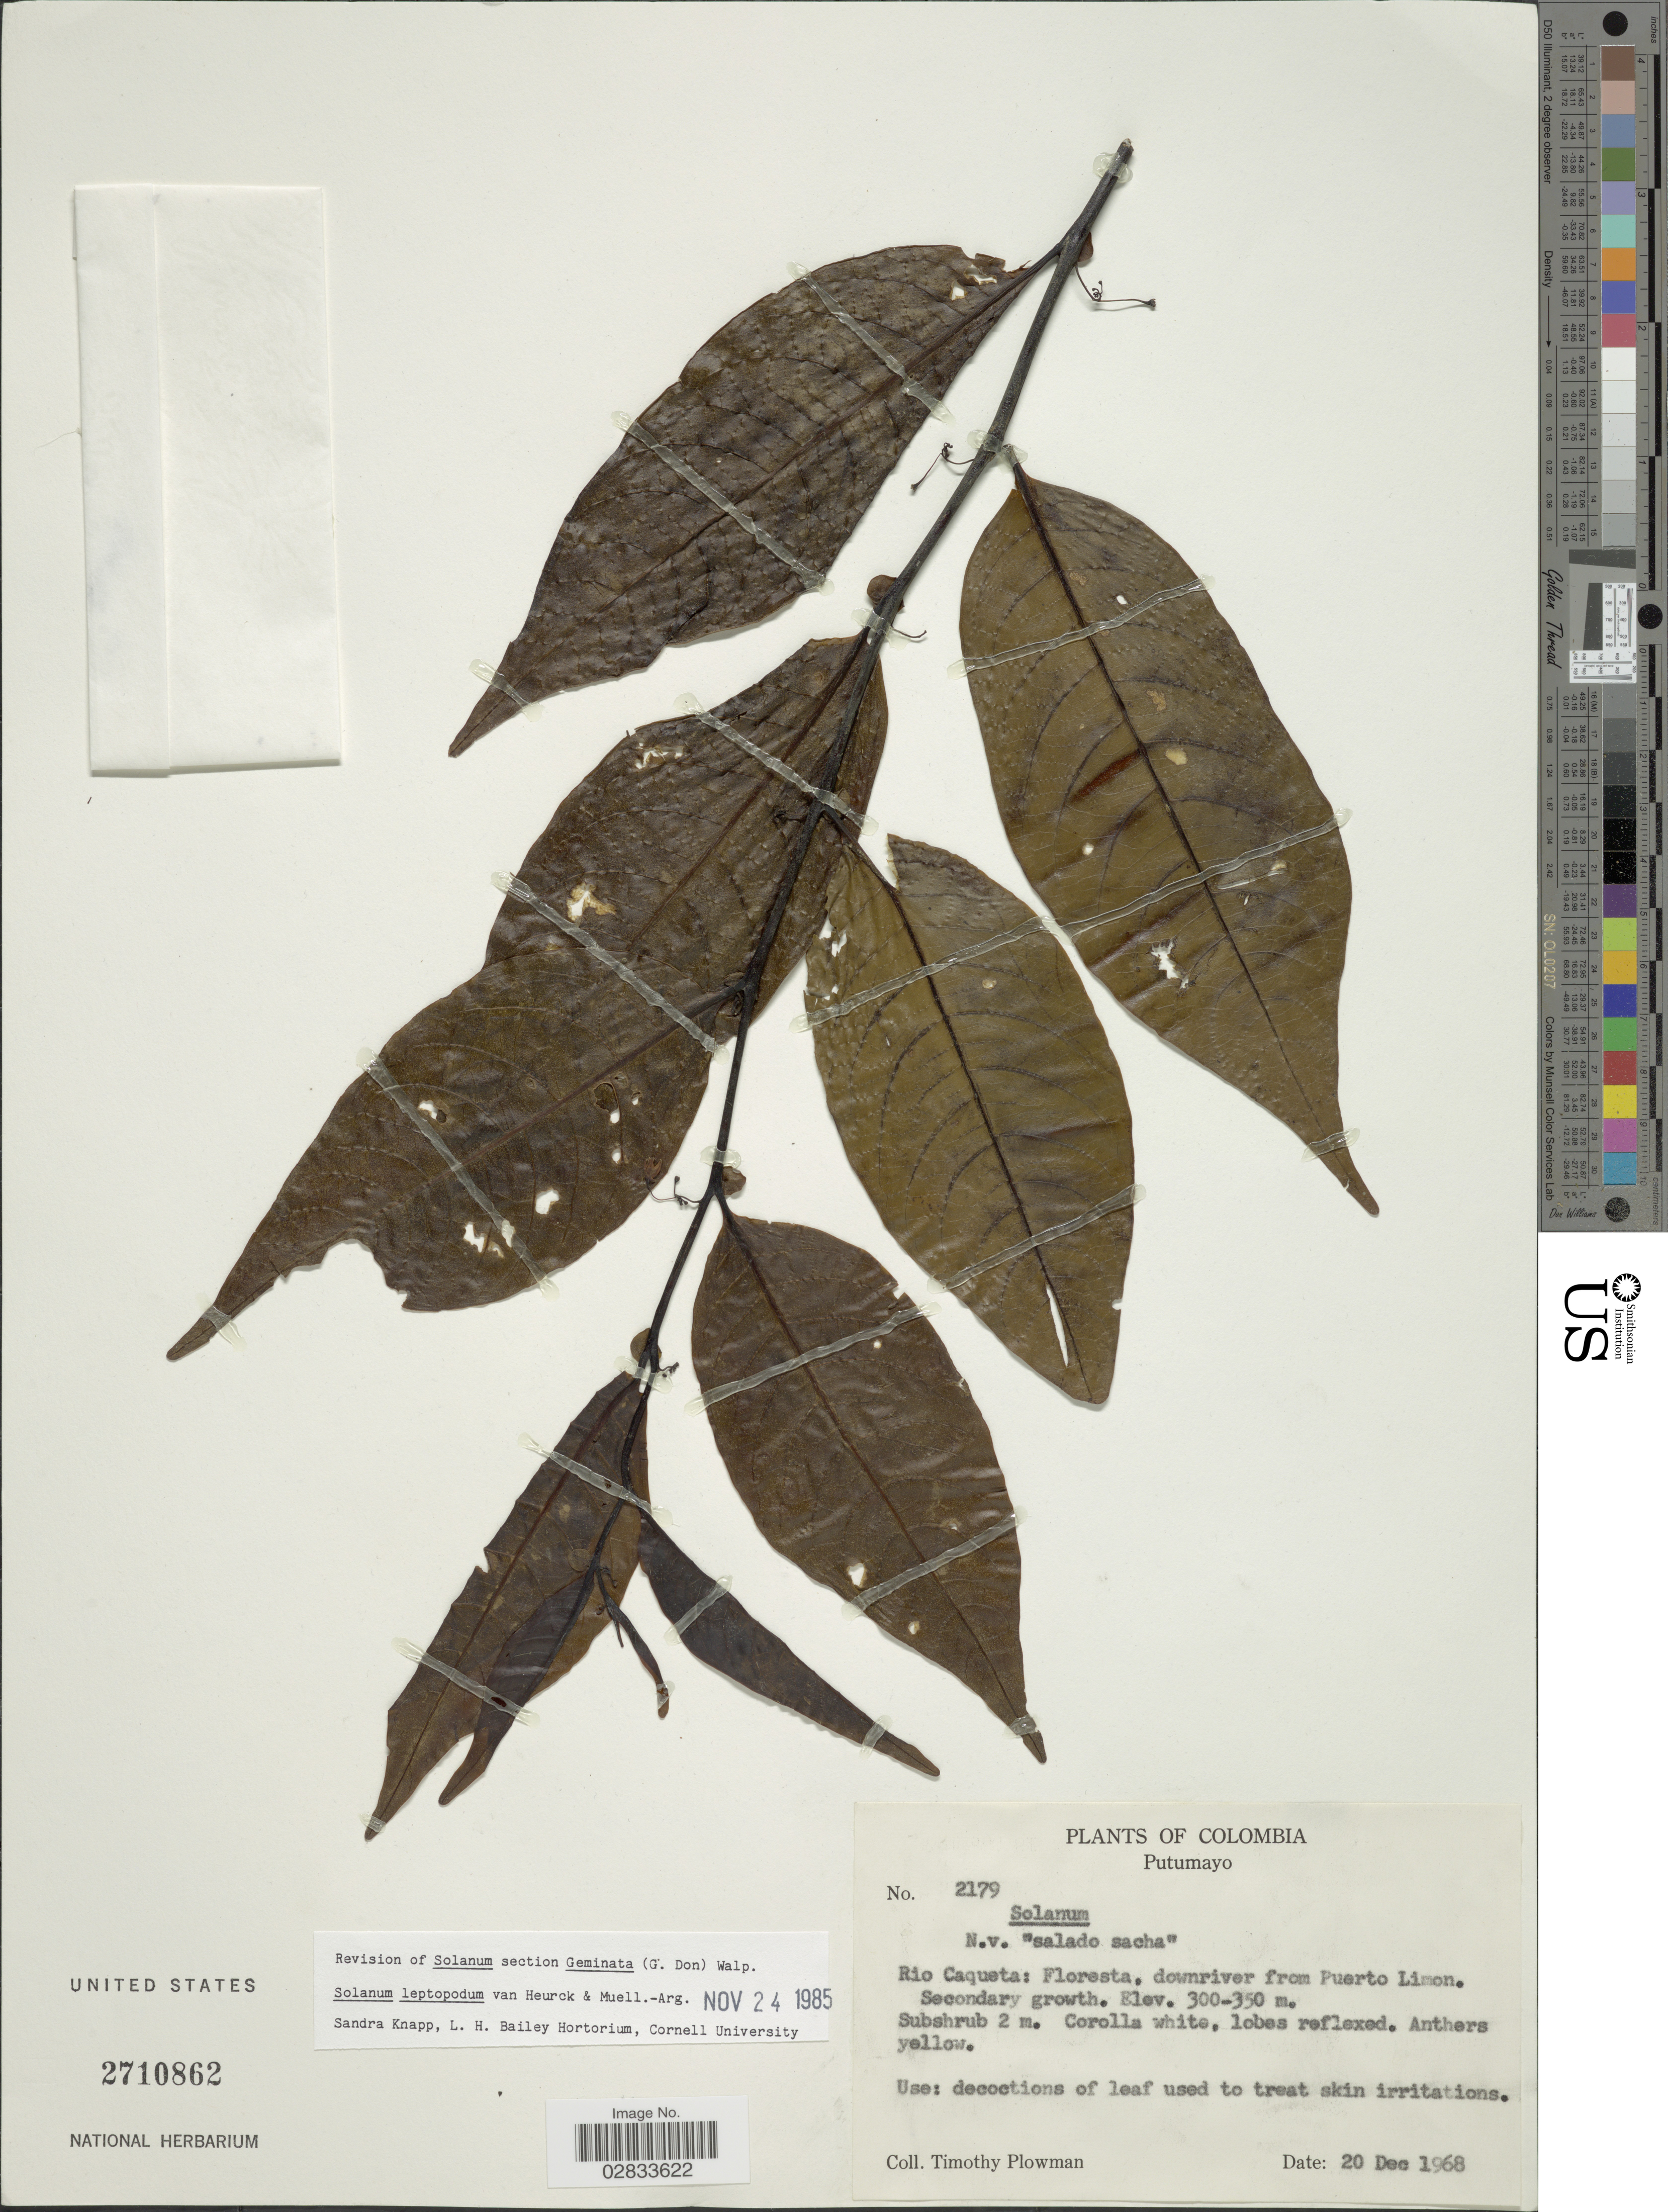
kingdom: Plantae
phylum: Tracheophyta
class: Magnoliopsida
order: Solanales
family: Solanaceae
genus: Solanum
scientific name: Solanum leptopodum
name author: Van Heurck & Müll. Arg.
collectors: T. Plowman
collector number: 2179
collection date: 1968-12-20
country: Colombia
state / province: Putumayo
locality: Rio Caqueta: Floresta, downriver from Puerto Limon.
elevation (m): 300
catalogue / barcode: US 2710862